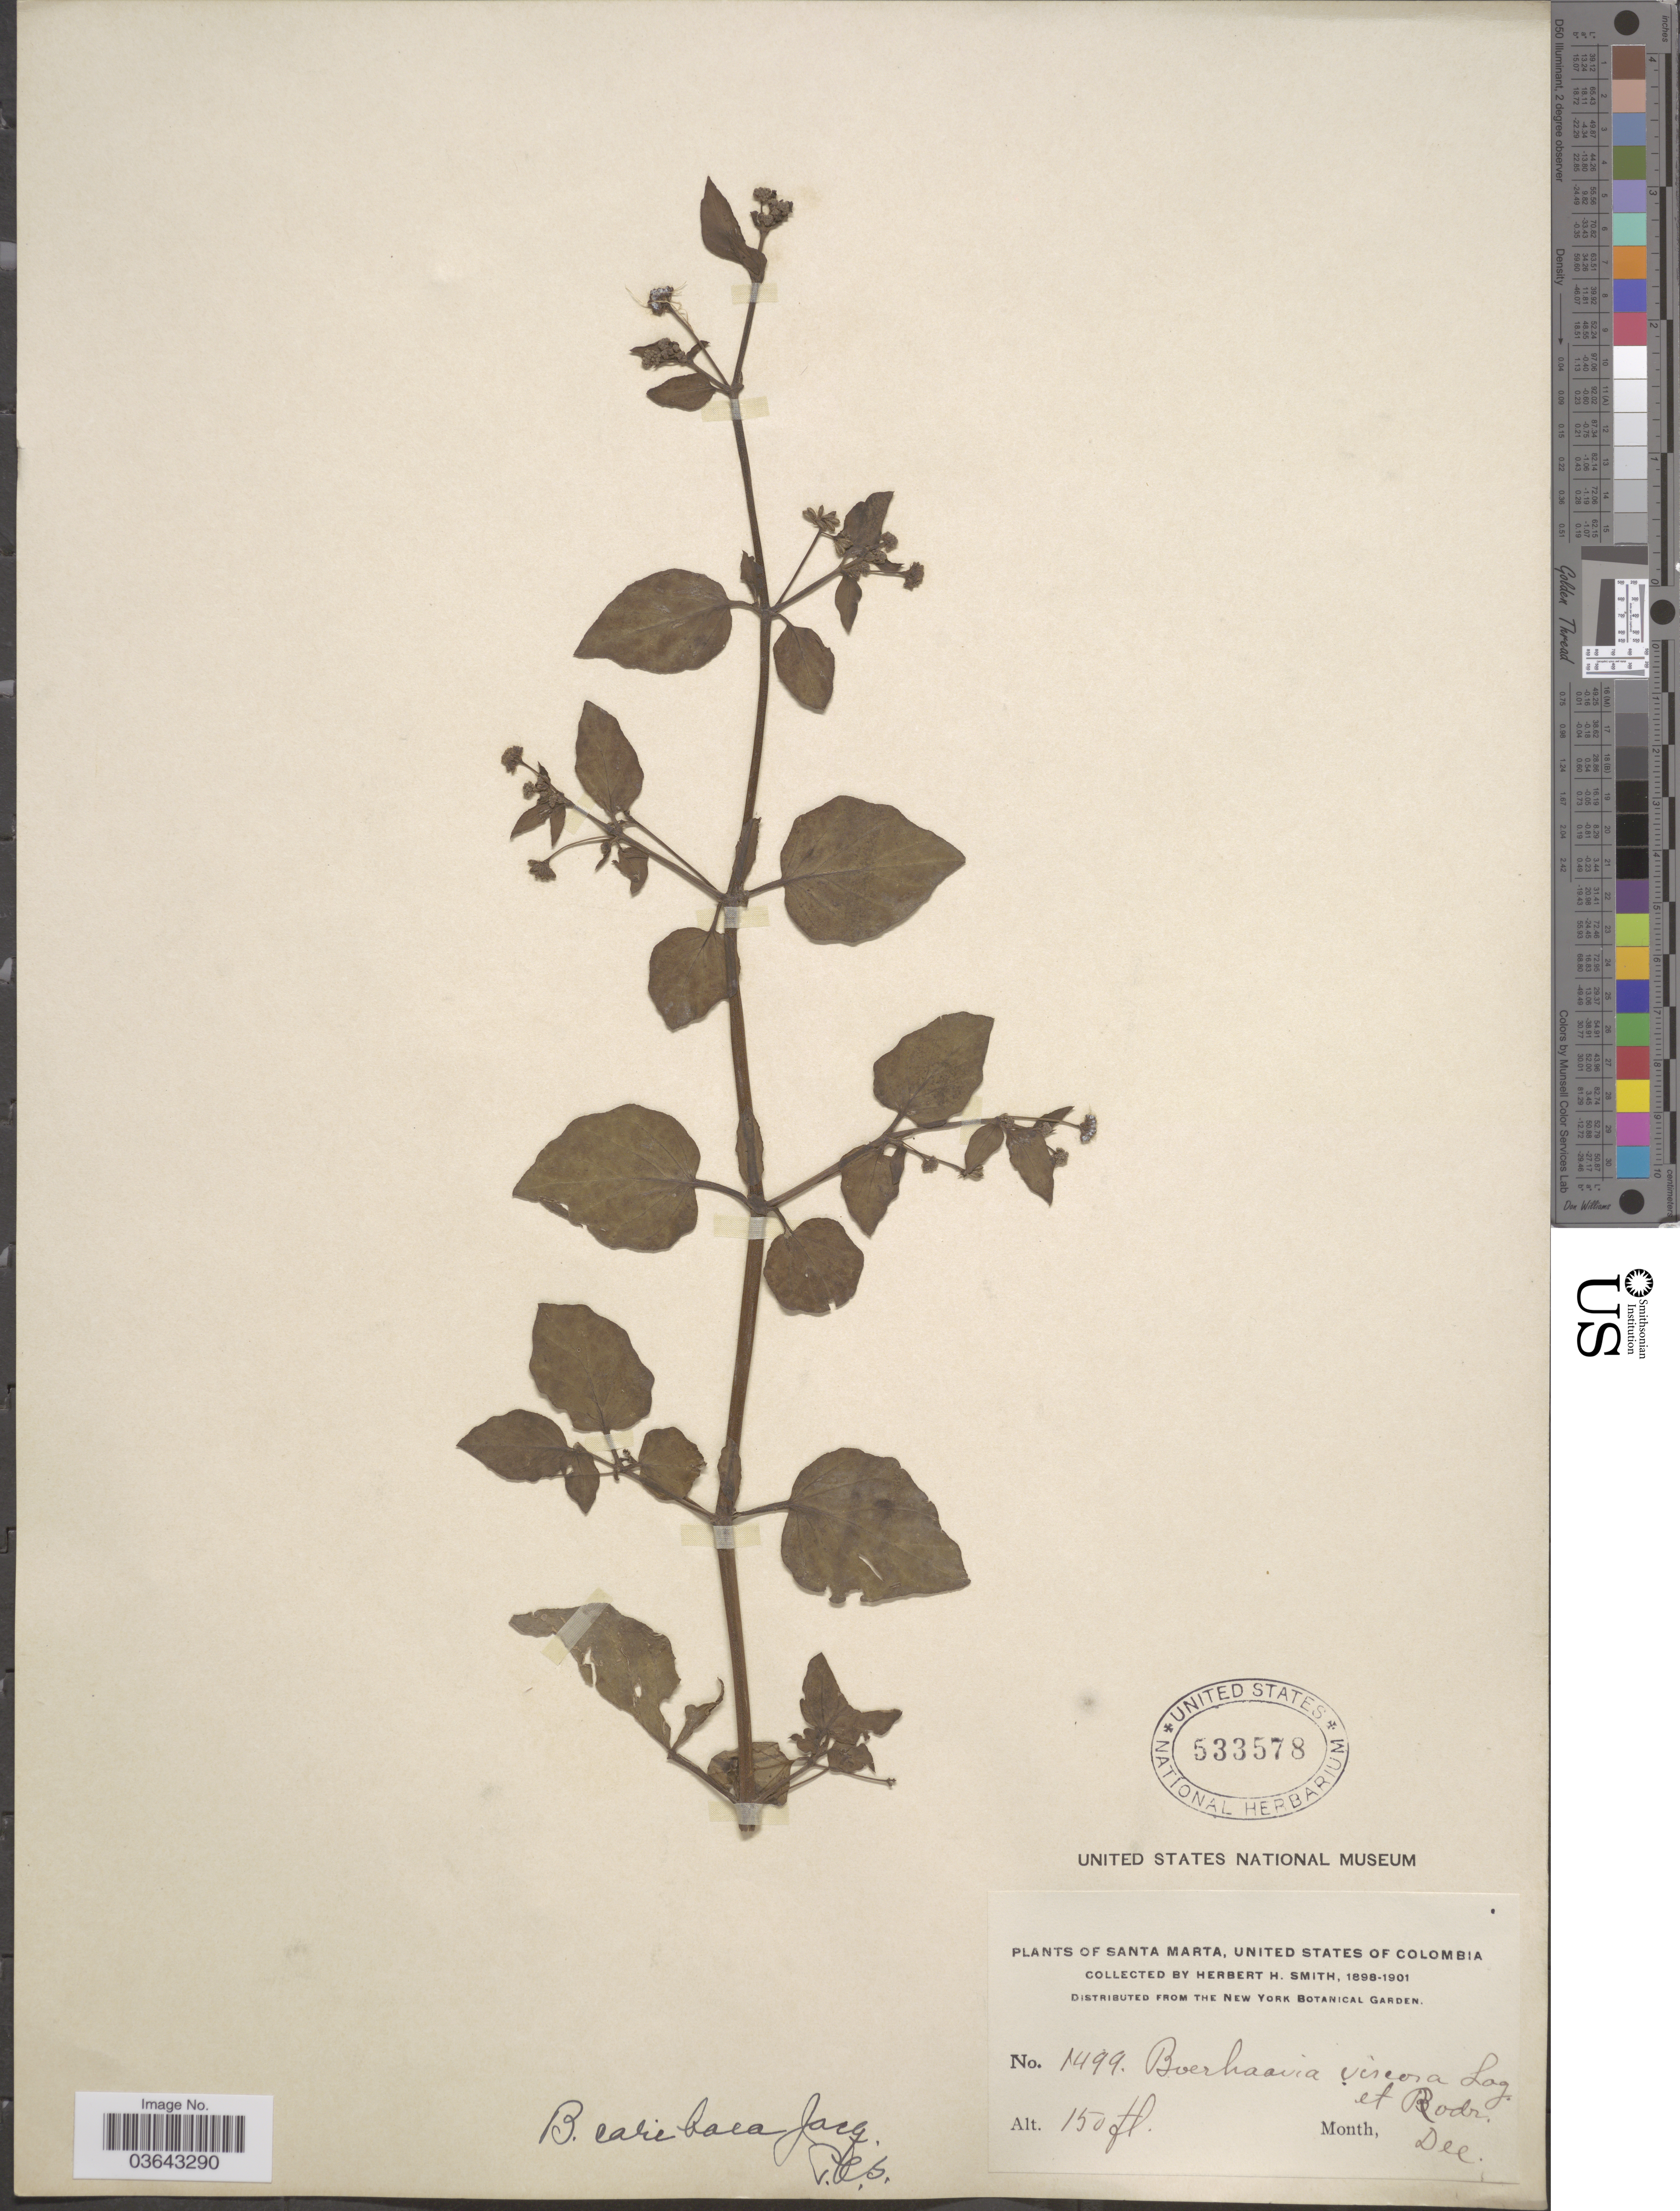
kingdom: Plantae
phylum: Tracheophyta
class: Magnoliopsida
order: Caryophyllales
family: Nyctaginaceae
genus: Boerhavia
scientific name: Boerhavia diffusa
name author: L.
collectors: Herbert H. Smith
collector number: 1499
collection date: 1898-12/1901-12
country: Colombia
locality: Santa Marta, United States of Colombia.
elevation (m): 46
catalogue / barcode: US 533578